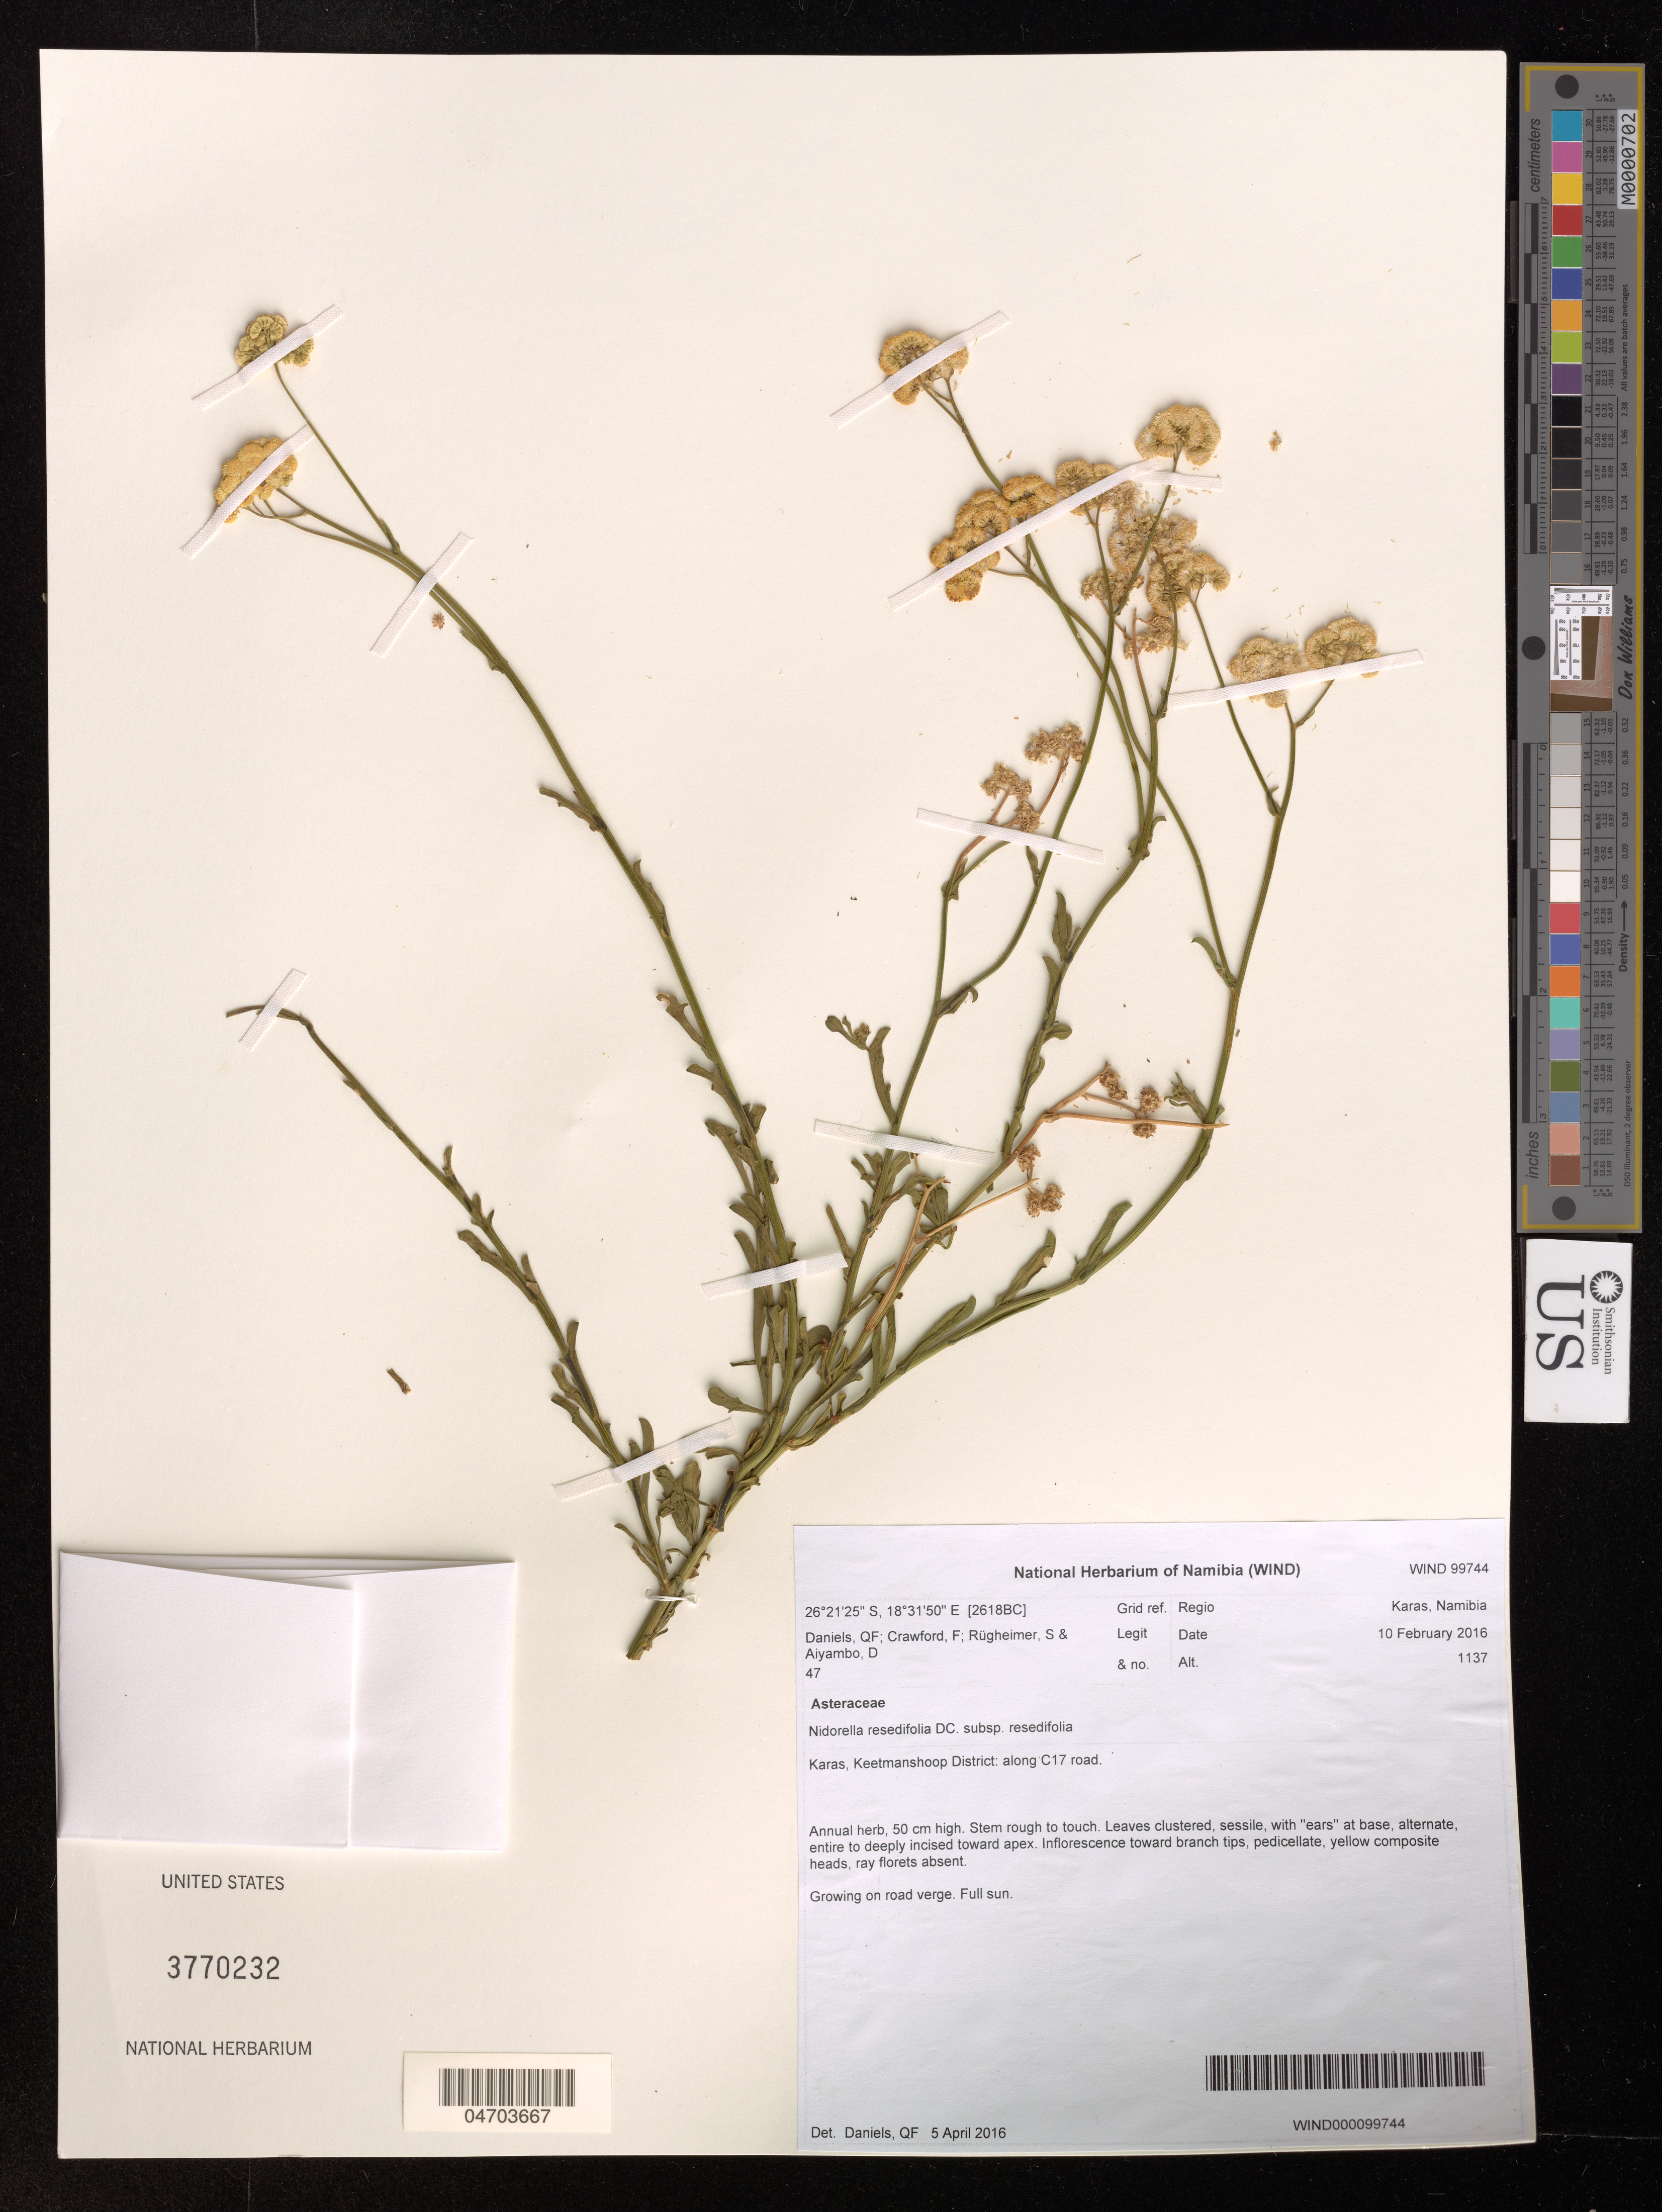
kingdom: Plantae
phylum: Tracheophyta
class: Magnoliopsida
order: Asterales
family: Asteraceae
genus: Nidorella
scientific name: Nidorella resedifolia subsp. resedifolia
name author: DC.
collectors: Q. Daniels, F. Crawford, S. Rugheimer & D. Aiyambo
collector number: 47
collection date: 2016-02-10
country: Namibia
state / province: Karas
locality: [2618BC] Grid ref. Keetmanshoop District: along C17 road.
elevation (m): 1137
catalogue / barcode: US 3770232